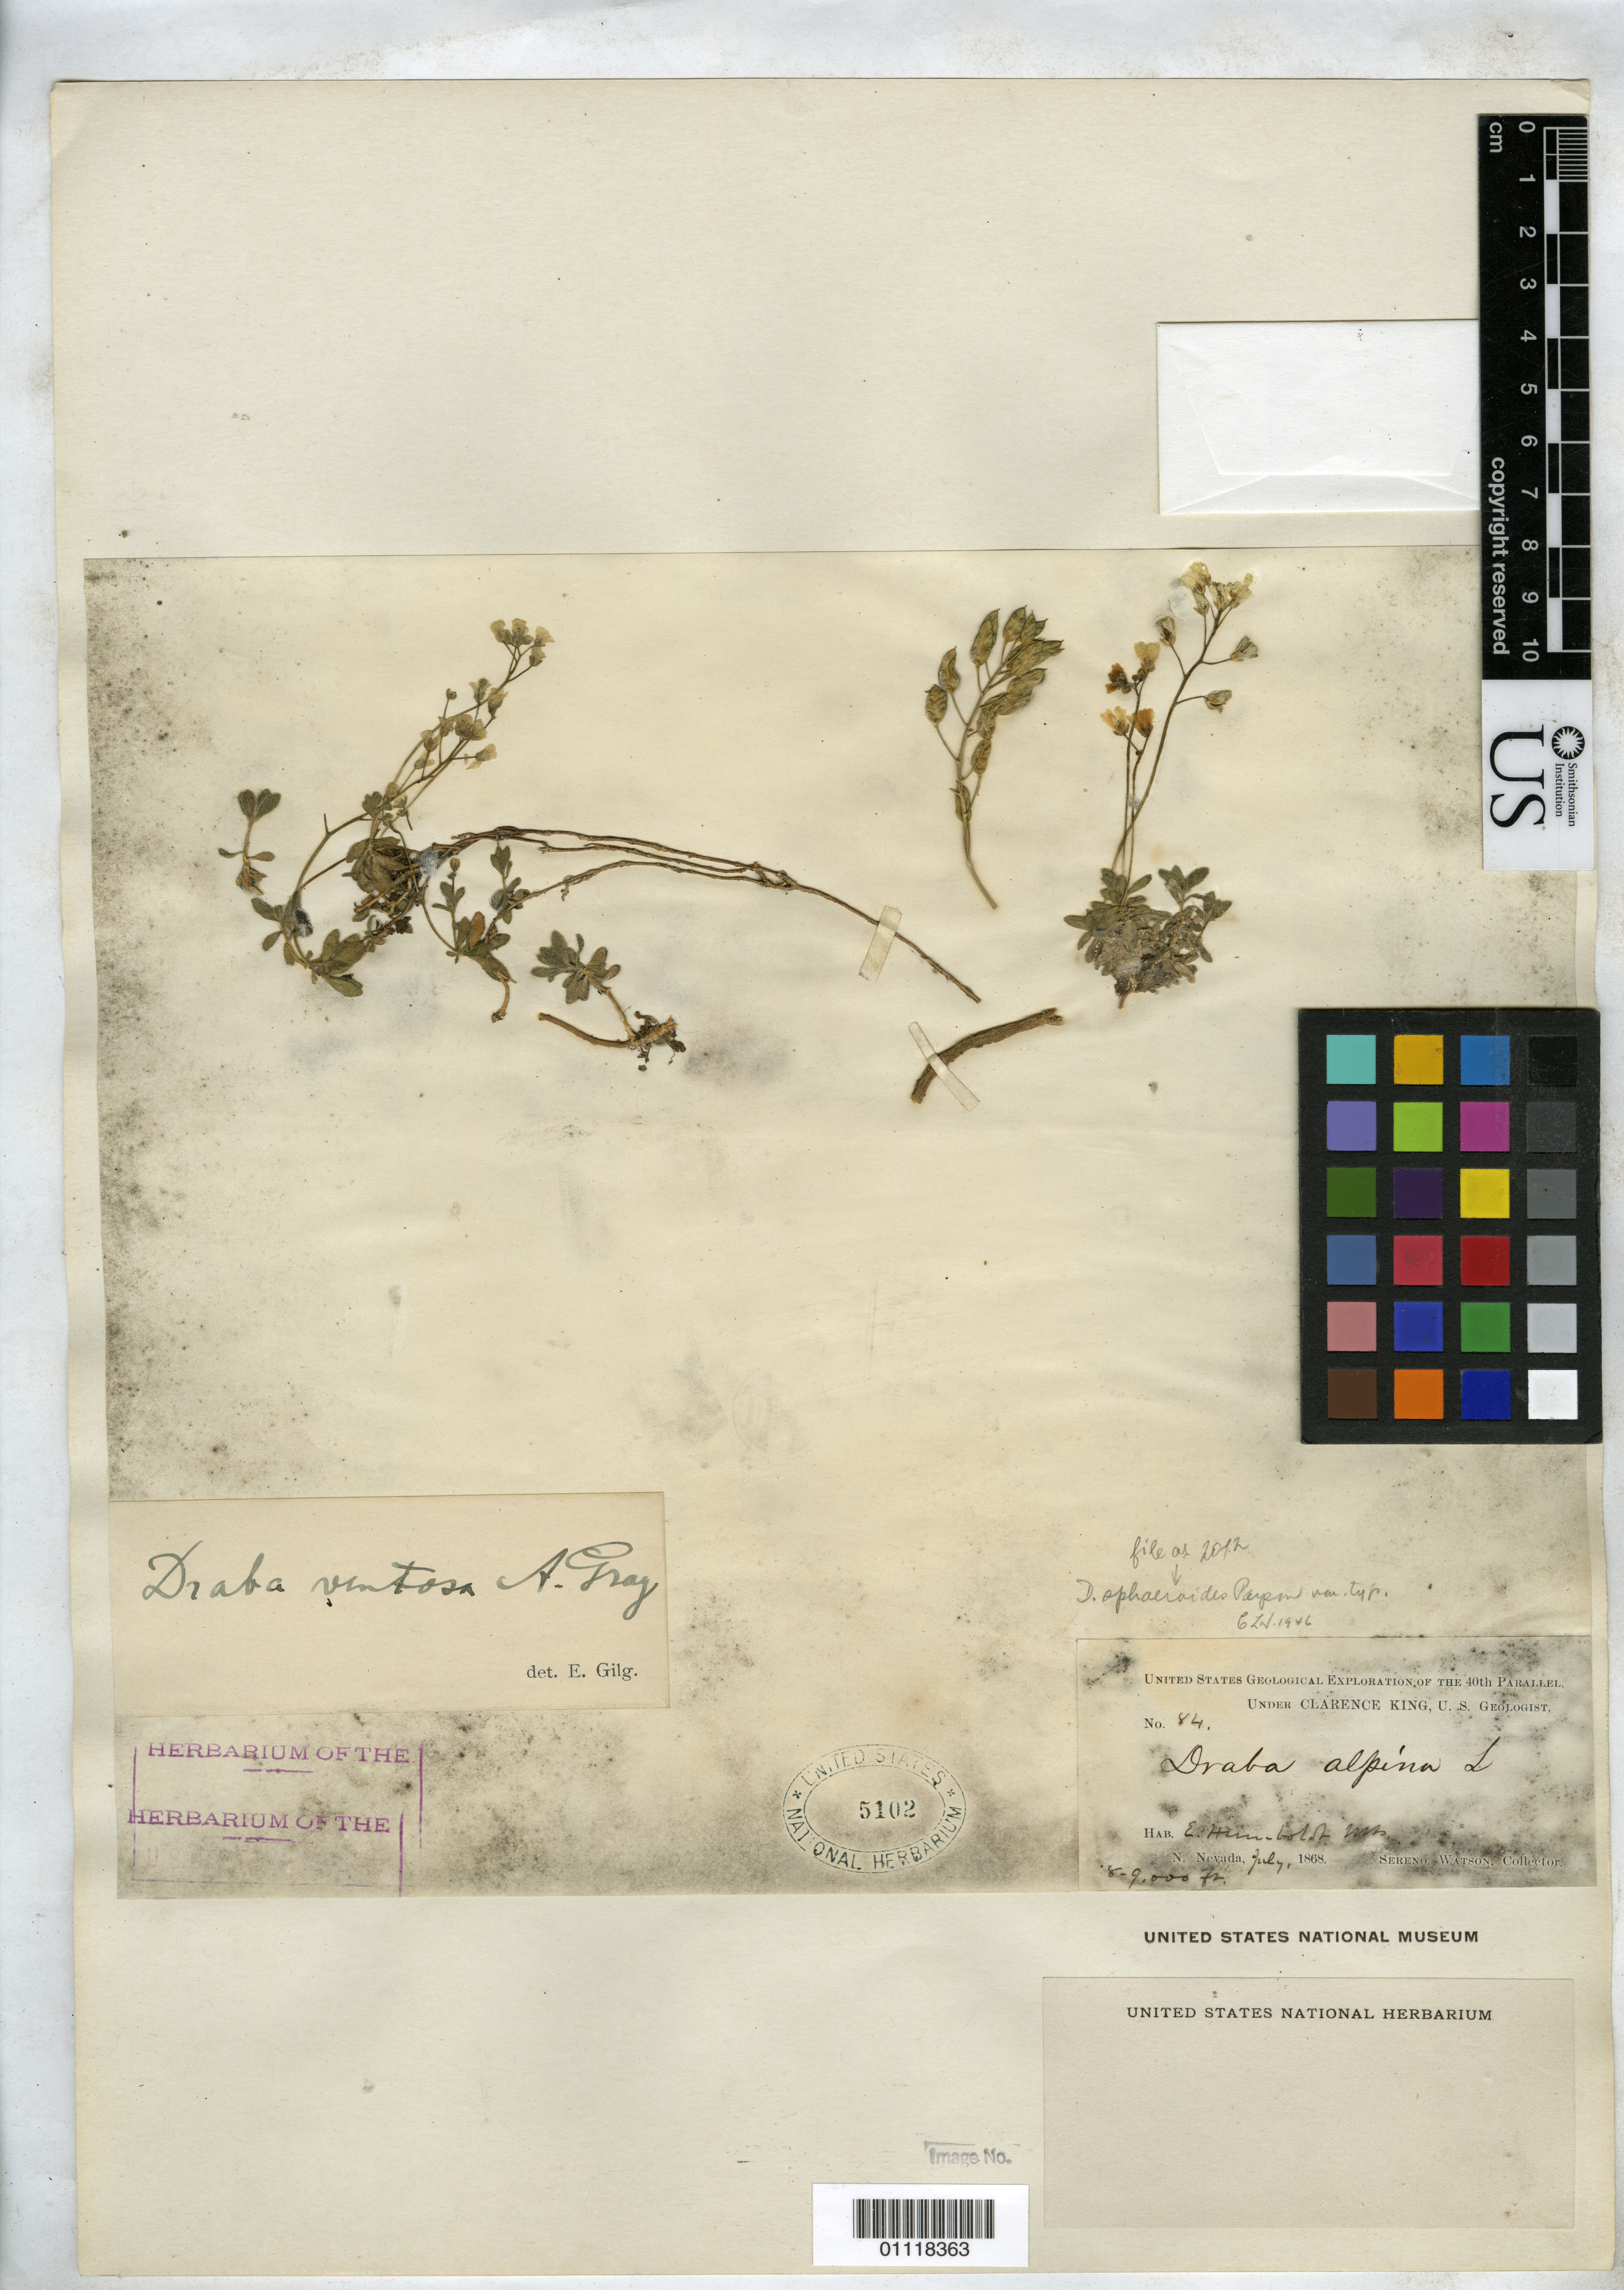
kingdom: Plantae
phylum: Tracheophyta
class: Magnoliopsida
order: Brassicales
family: Brassicaceae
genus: Draba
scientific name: Draba sphaeroides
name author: Payson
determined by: Gilg, E. F.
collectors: S. Watson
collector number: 84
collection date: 1868-07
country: United States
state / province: Nevada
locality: E. Hamboldt Mts.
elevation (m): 2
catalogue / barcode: US 5102